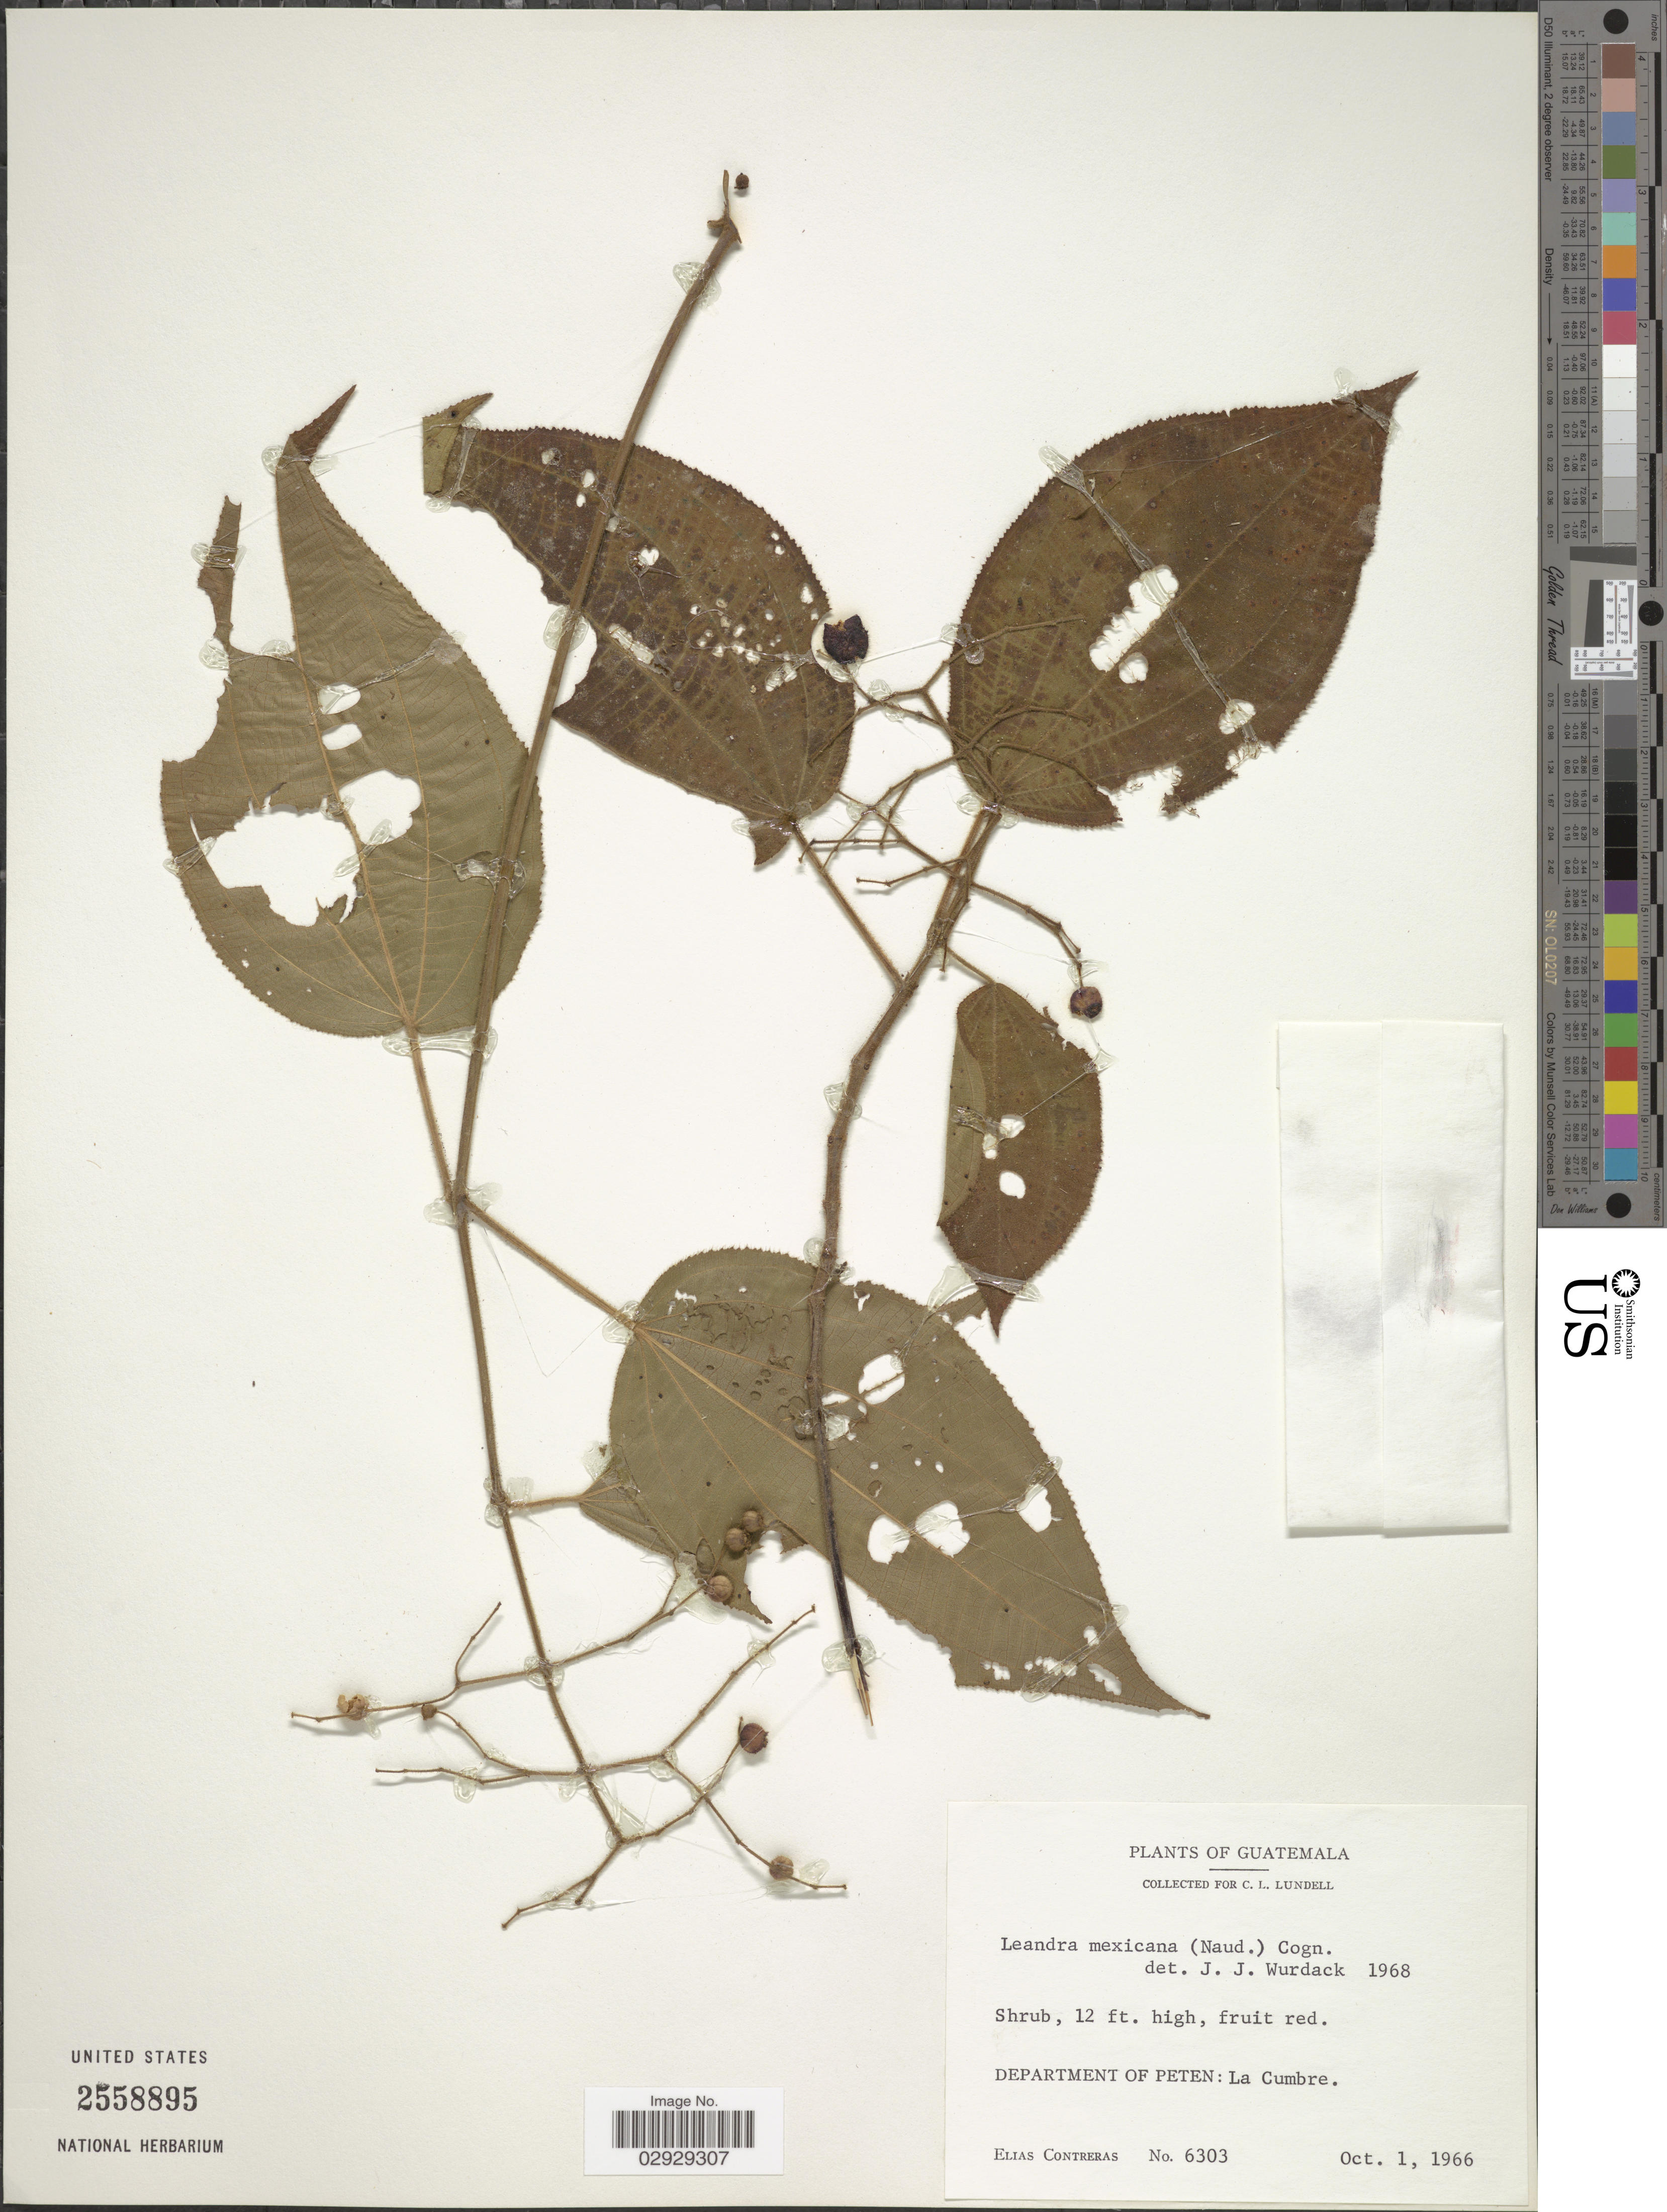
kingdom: Plantae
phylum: Tracheophyta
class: Magnoliopsida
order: Myrtales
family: Melastomataceae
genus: Leandra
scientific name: Leandra mexicana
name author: (Naudin) Cogn.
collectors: E. Contreras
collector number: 6303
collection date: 1966-10-01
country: Guatemala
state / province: El Petén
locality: Department of Peten: La Cumbre.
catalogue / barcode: US 2558895